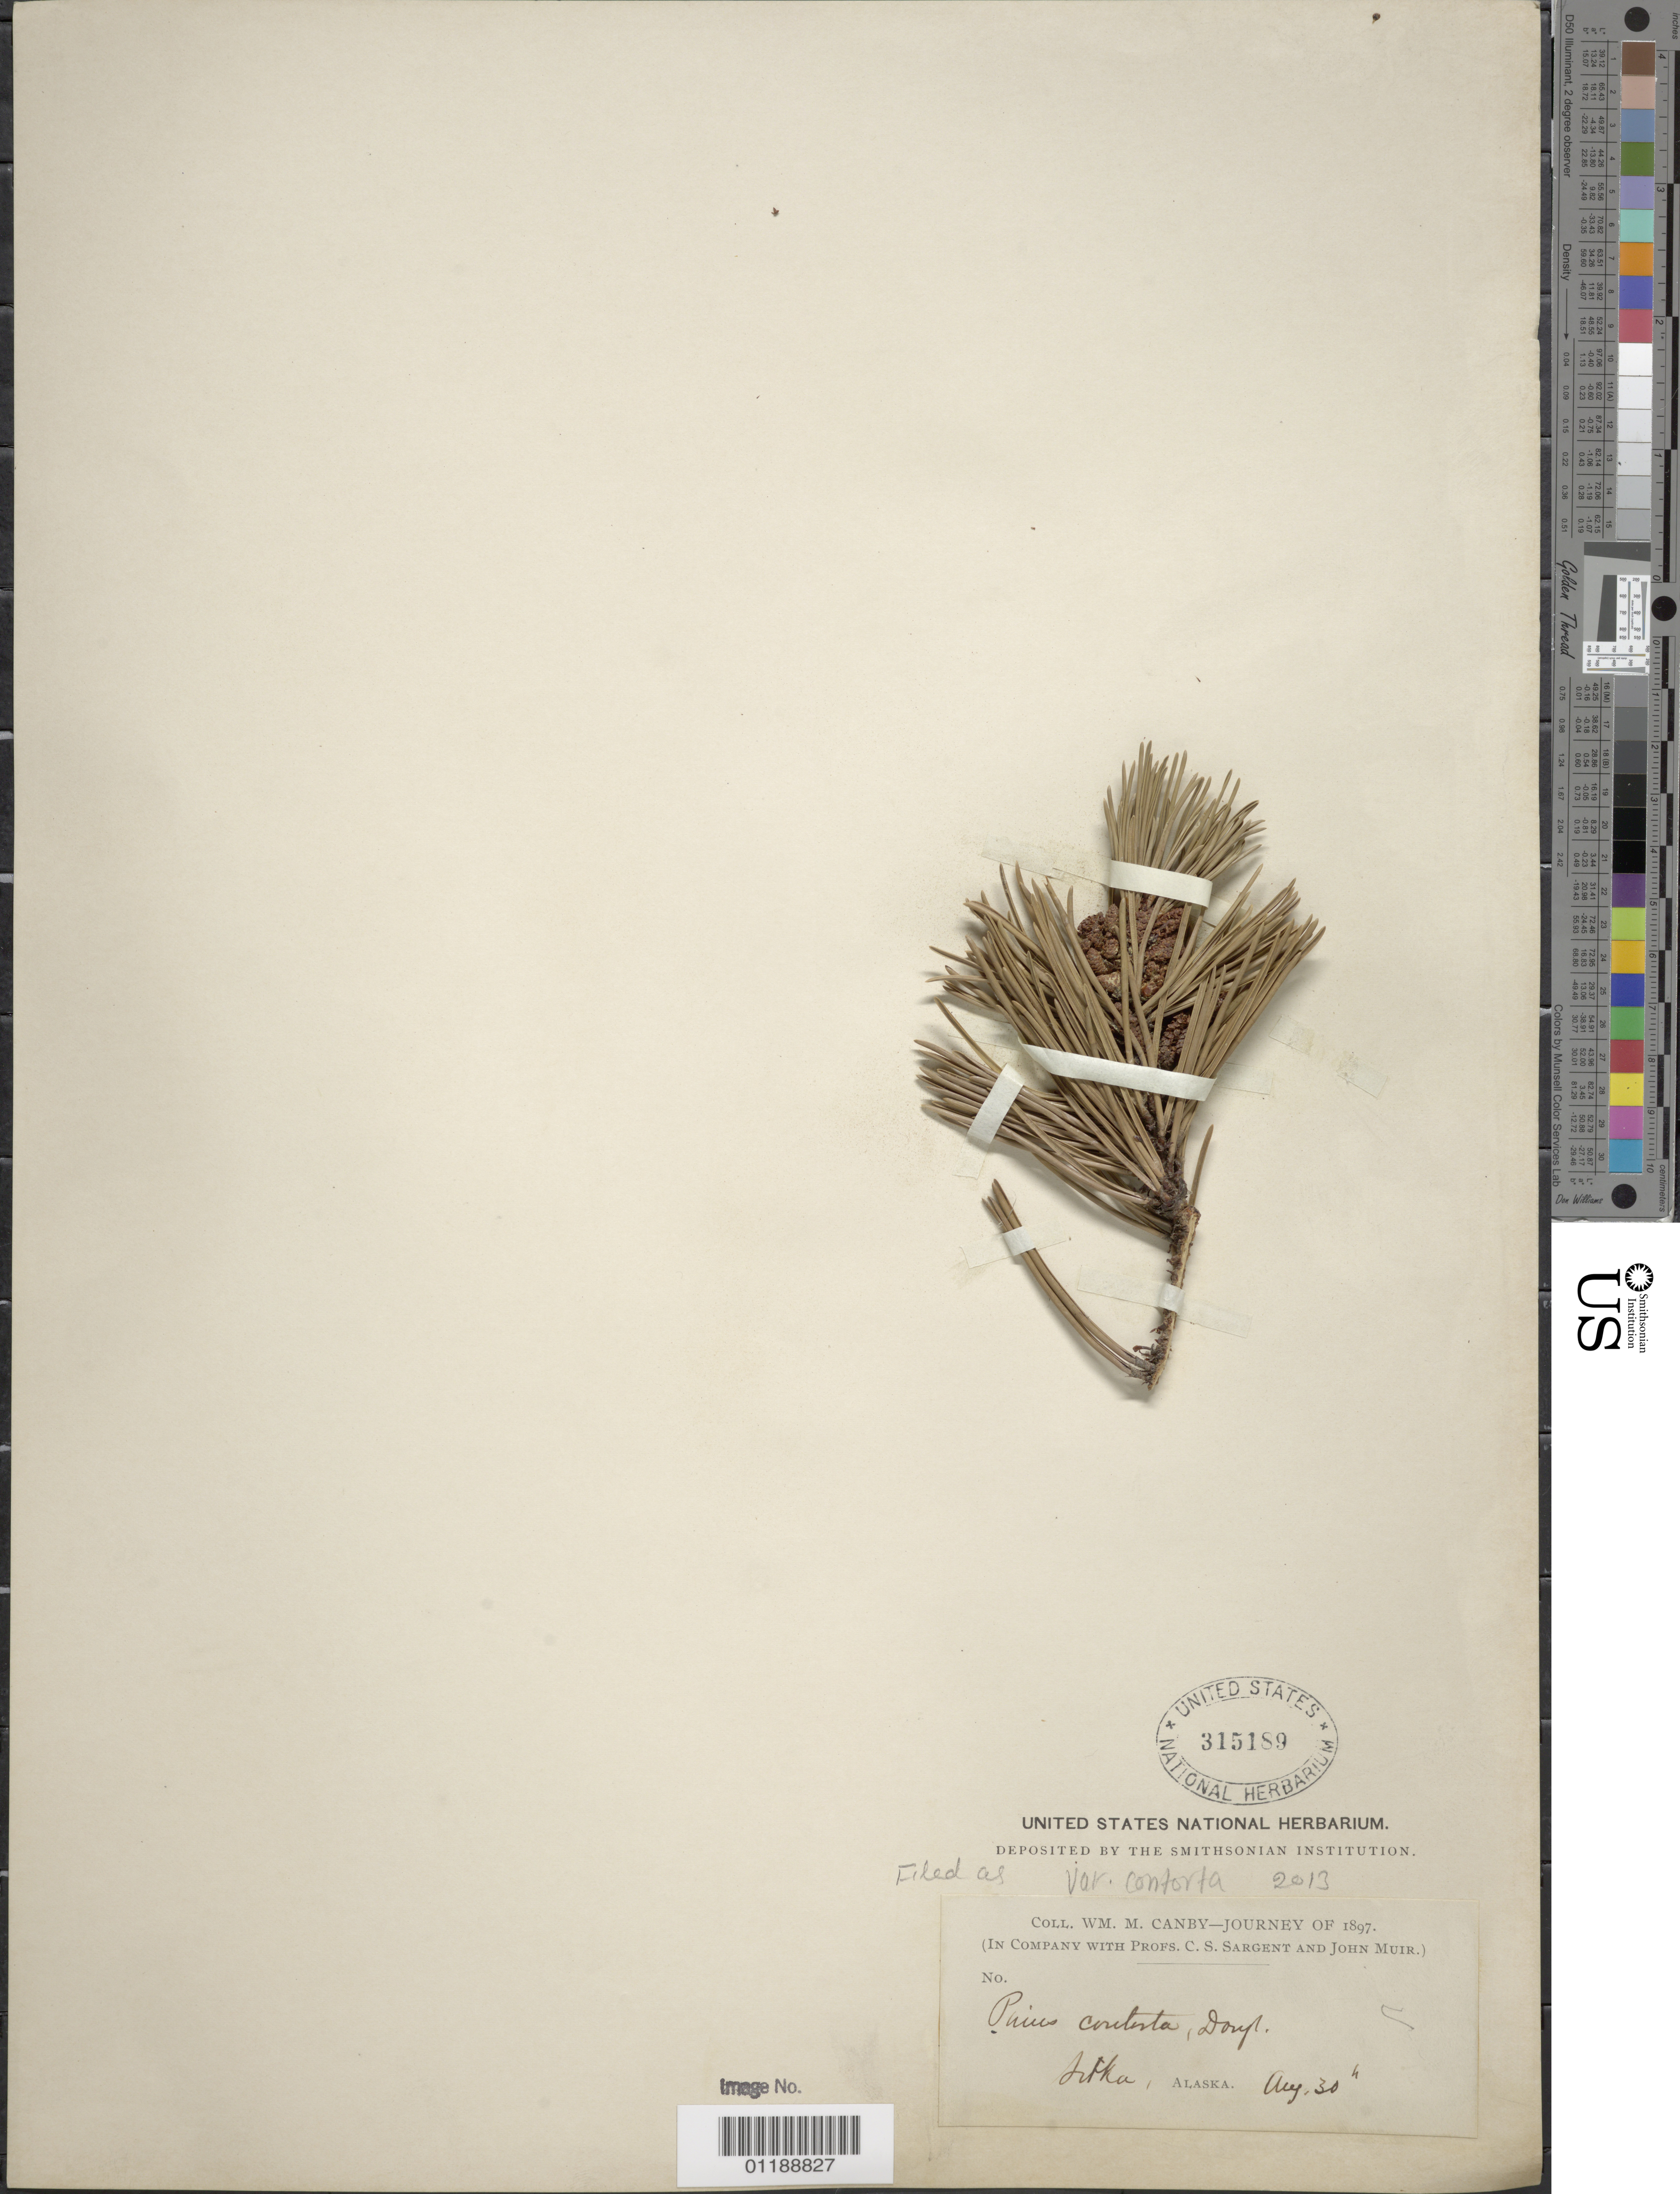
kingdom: Plantae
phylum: Tracheophyta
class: Pinopsida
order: Pinales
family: Pinaceae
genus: Pinus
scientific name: Pinus contorta var. contorta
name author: Douglas ex Loudon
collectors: W. M. Canby, C. S. Sargent & J. Muir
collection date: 1897-08-30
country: United States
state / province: Alaska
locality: Sitka.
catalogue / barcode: US 315189